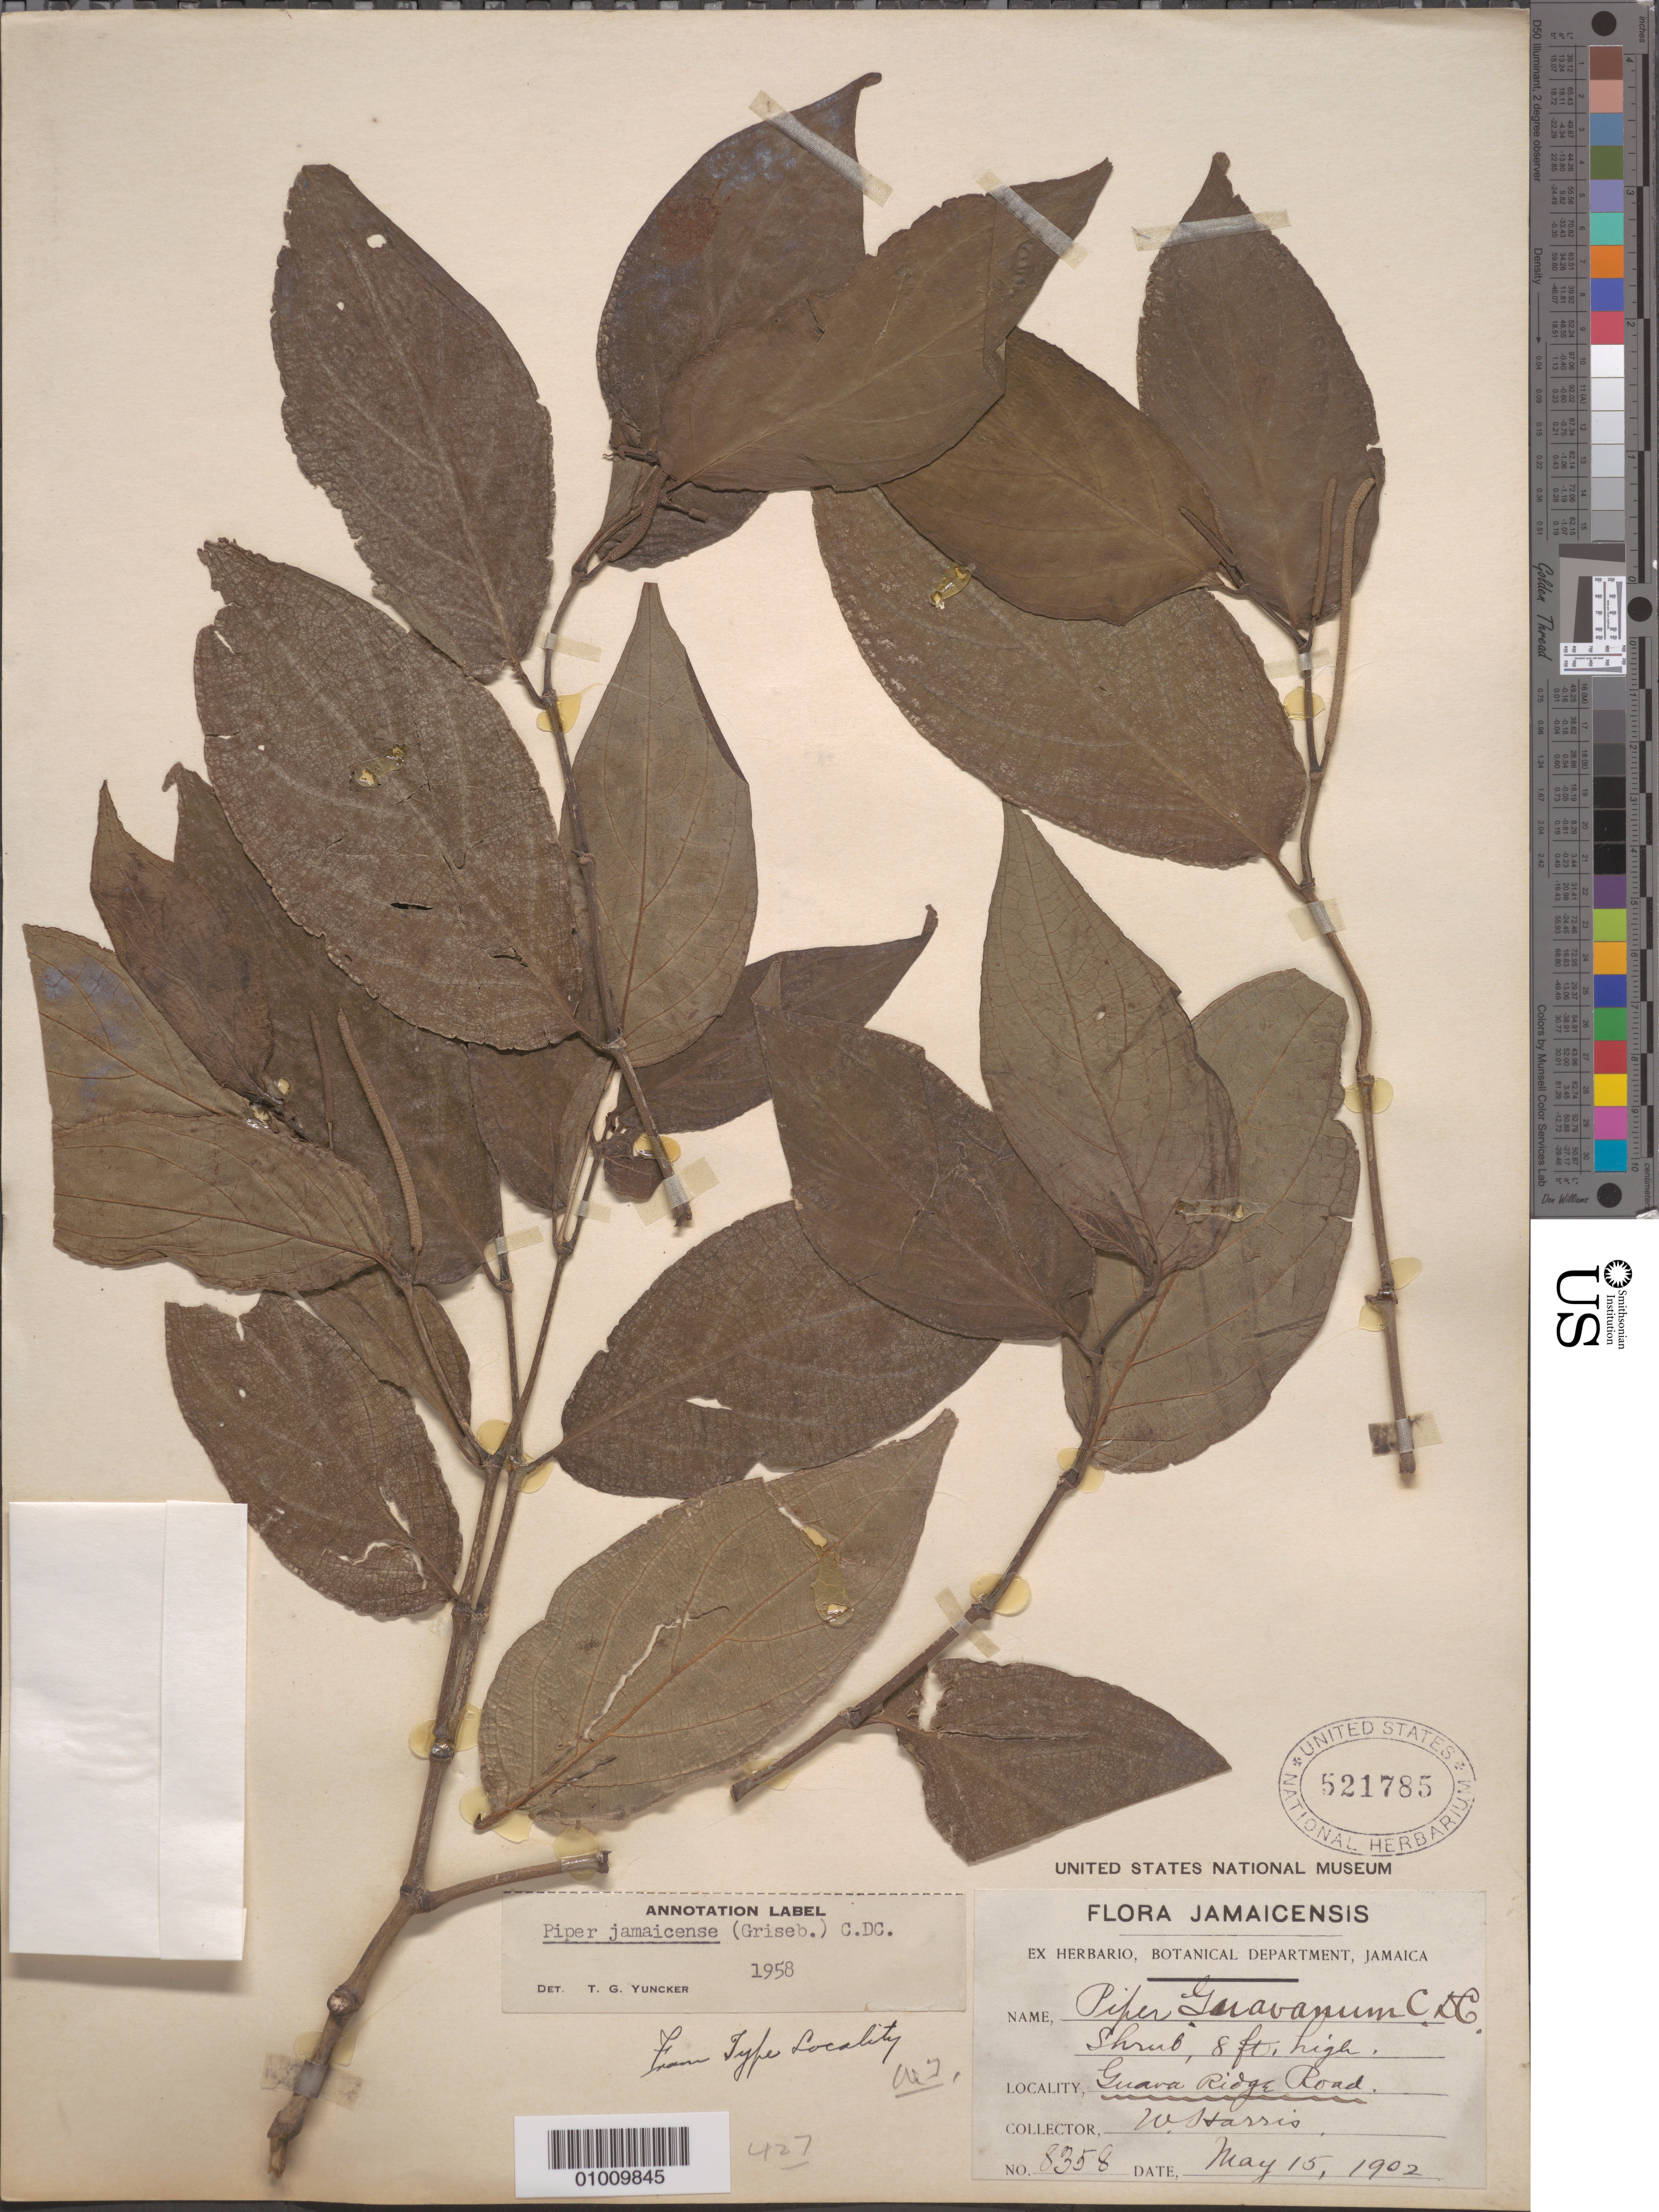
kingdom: Plantae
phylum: Tracheophyta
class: Magnoliopsida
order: Piperales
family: Piperaceae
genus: Piper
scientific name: Piper jamaicense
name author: C. DC.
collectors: W. Harris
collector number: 8358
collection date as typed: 15 May 1902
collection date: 1902-05-15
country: Jamaica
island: Jamaica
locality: Guan Ridge Road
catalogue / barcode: US 521785